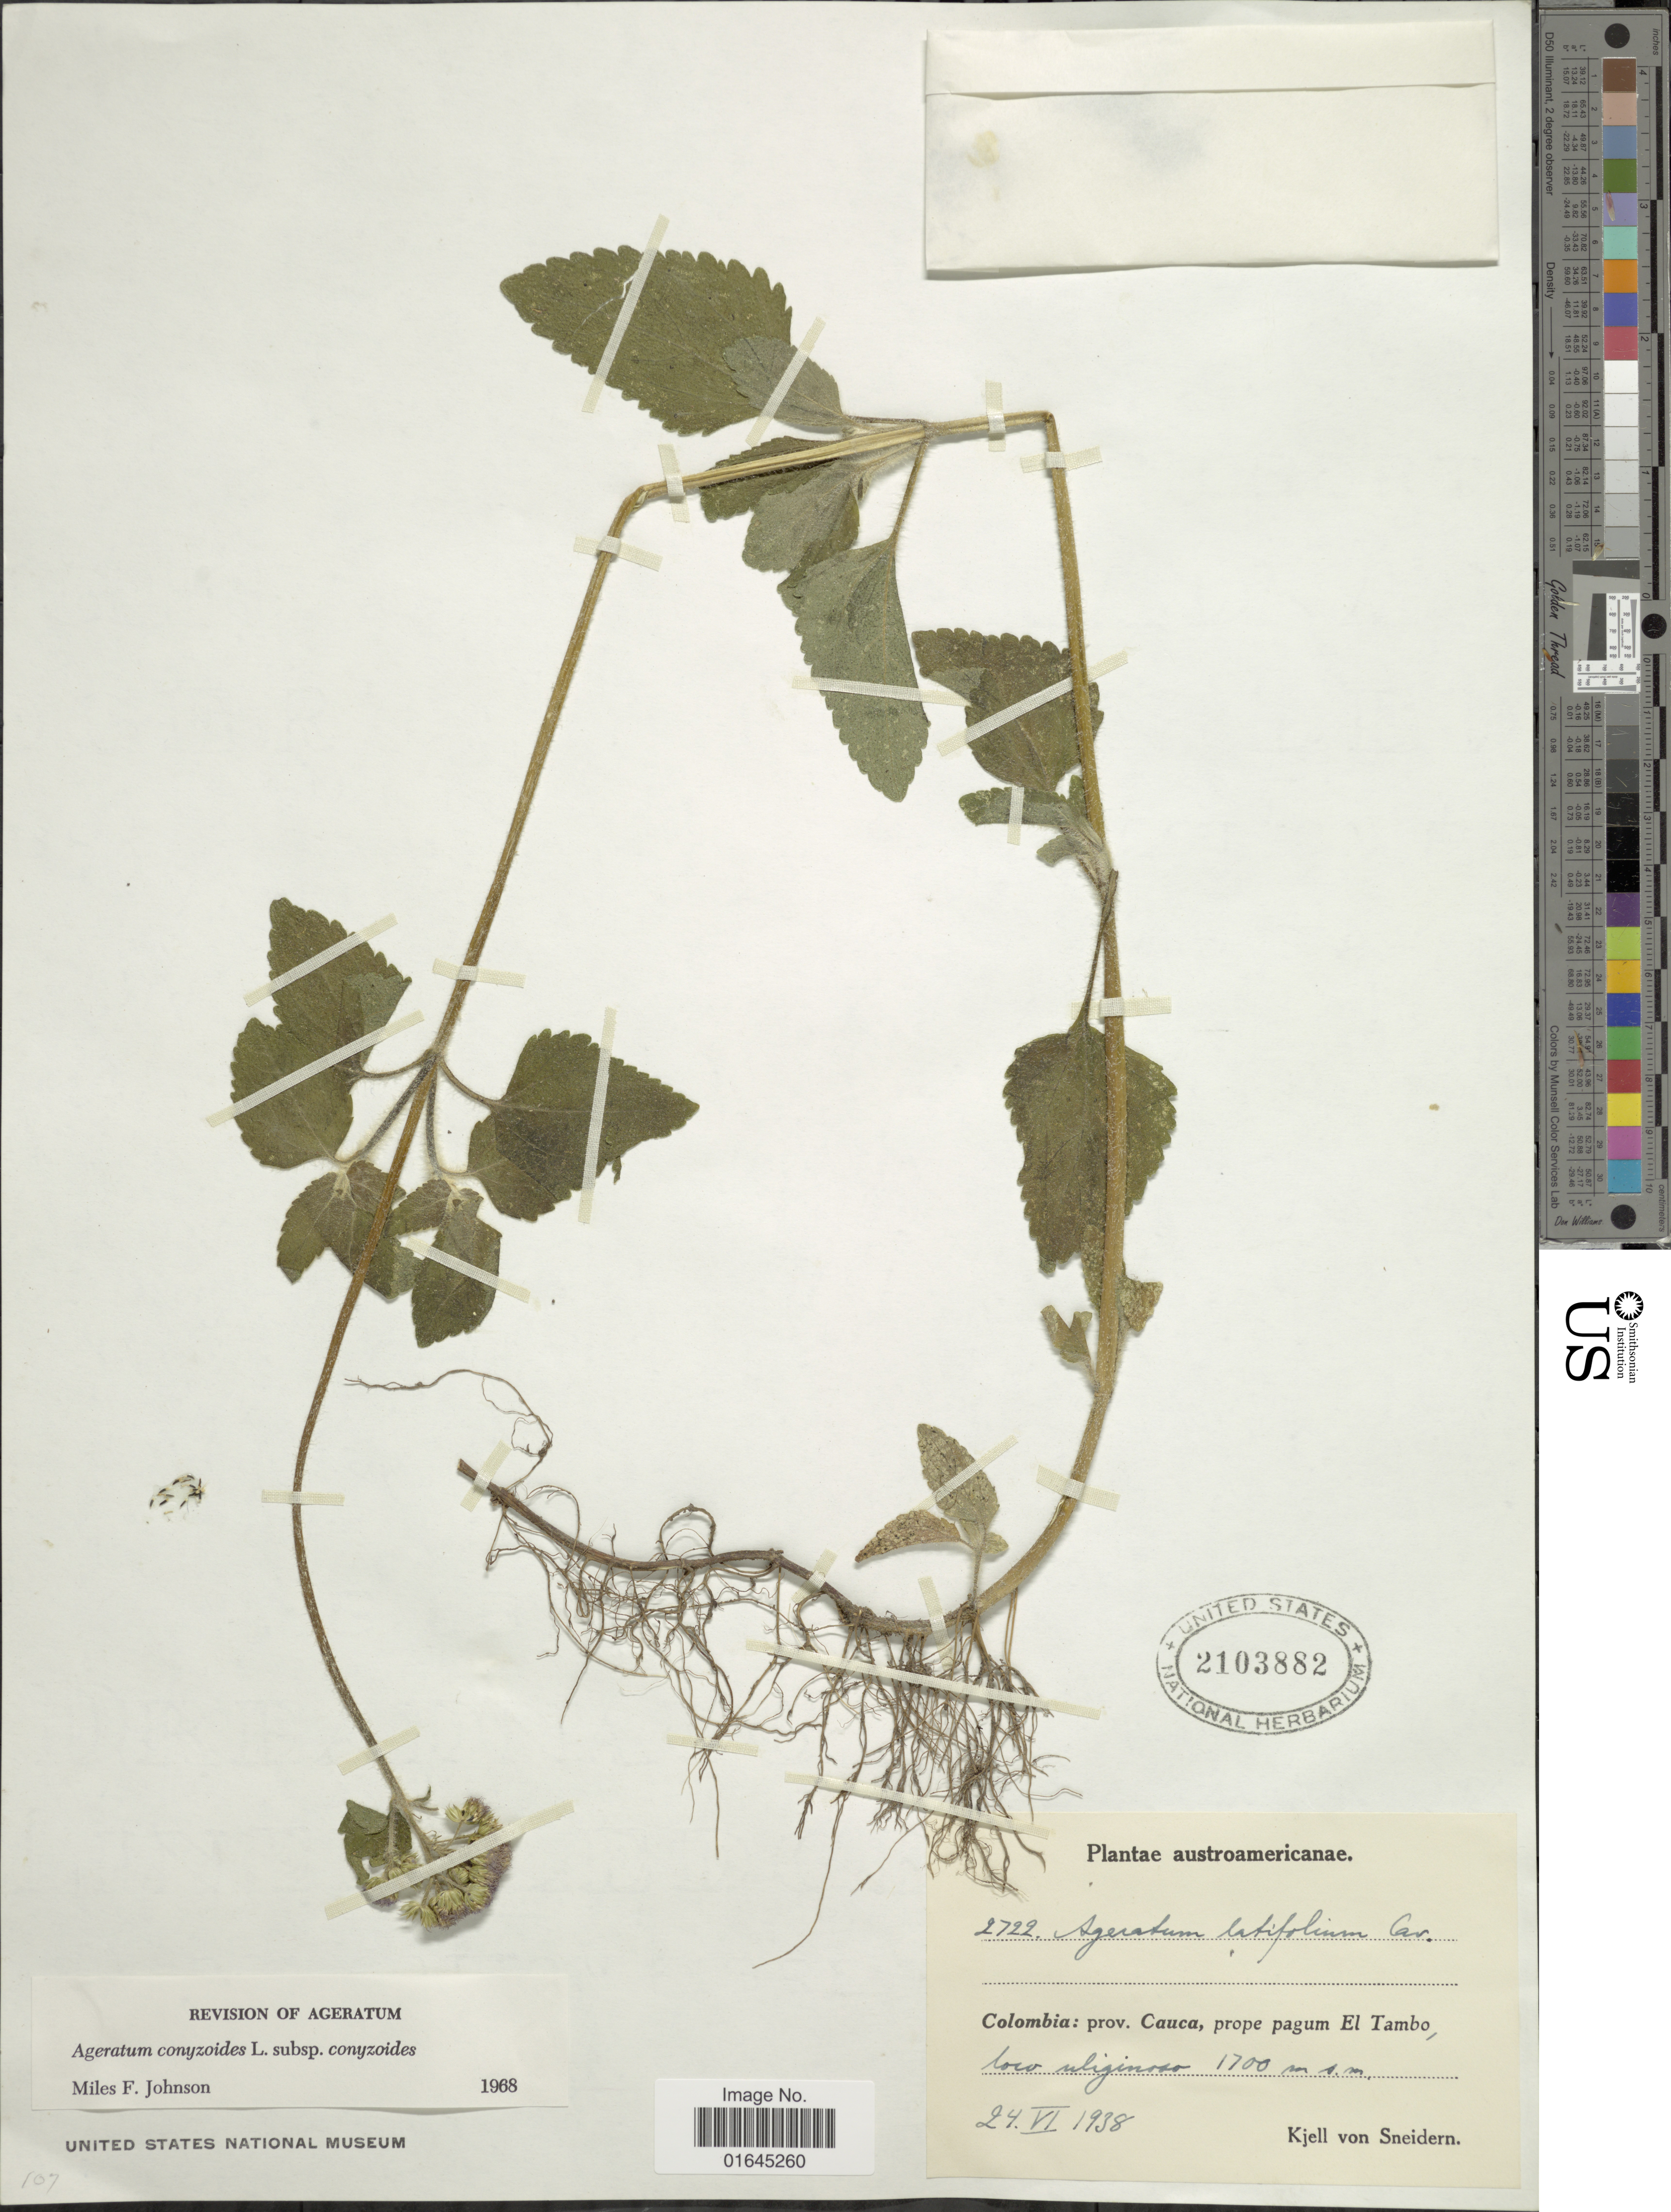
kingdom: Plantae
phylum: Tracheophyta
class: Magnoliopsida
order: Asterales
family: Asteraceae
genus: Ageratum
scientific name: Ageratum conyzoides subsp. conyzoides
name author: L.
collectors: K. von Sneidern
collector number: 2722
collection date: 1938-06-24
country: Colombia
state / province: Cauca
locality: Austroamericanae, Colombia: prov. Cauca, prope pagum El Tambo.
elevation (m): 1700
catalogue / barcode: US 2103882